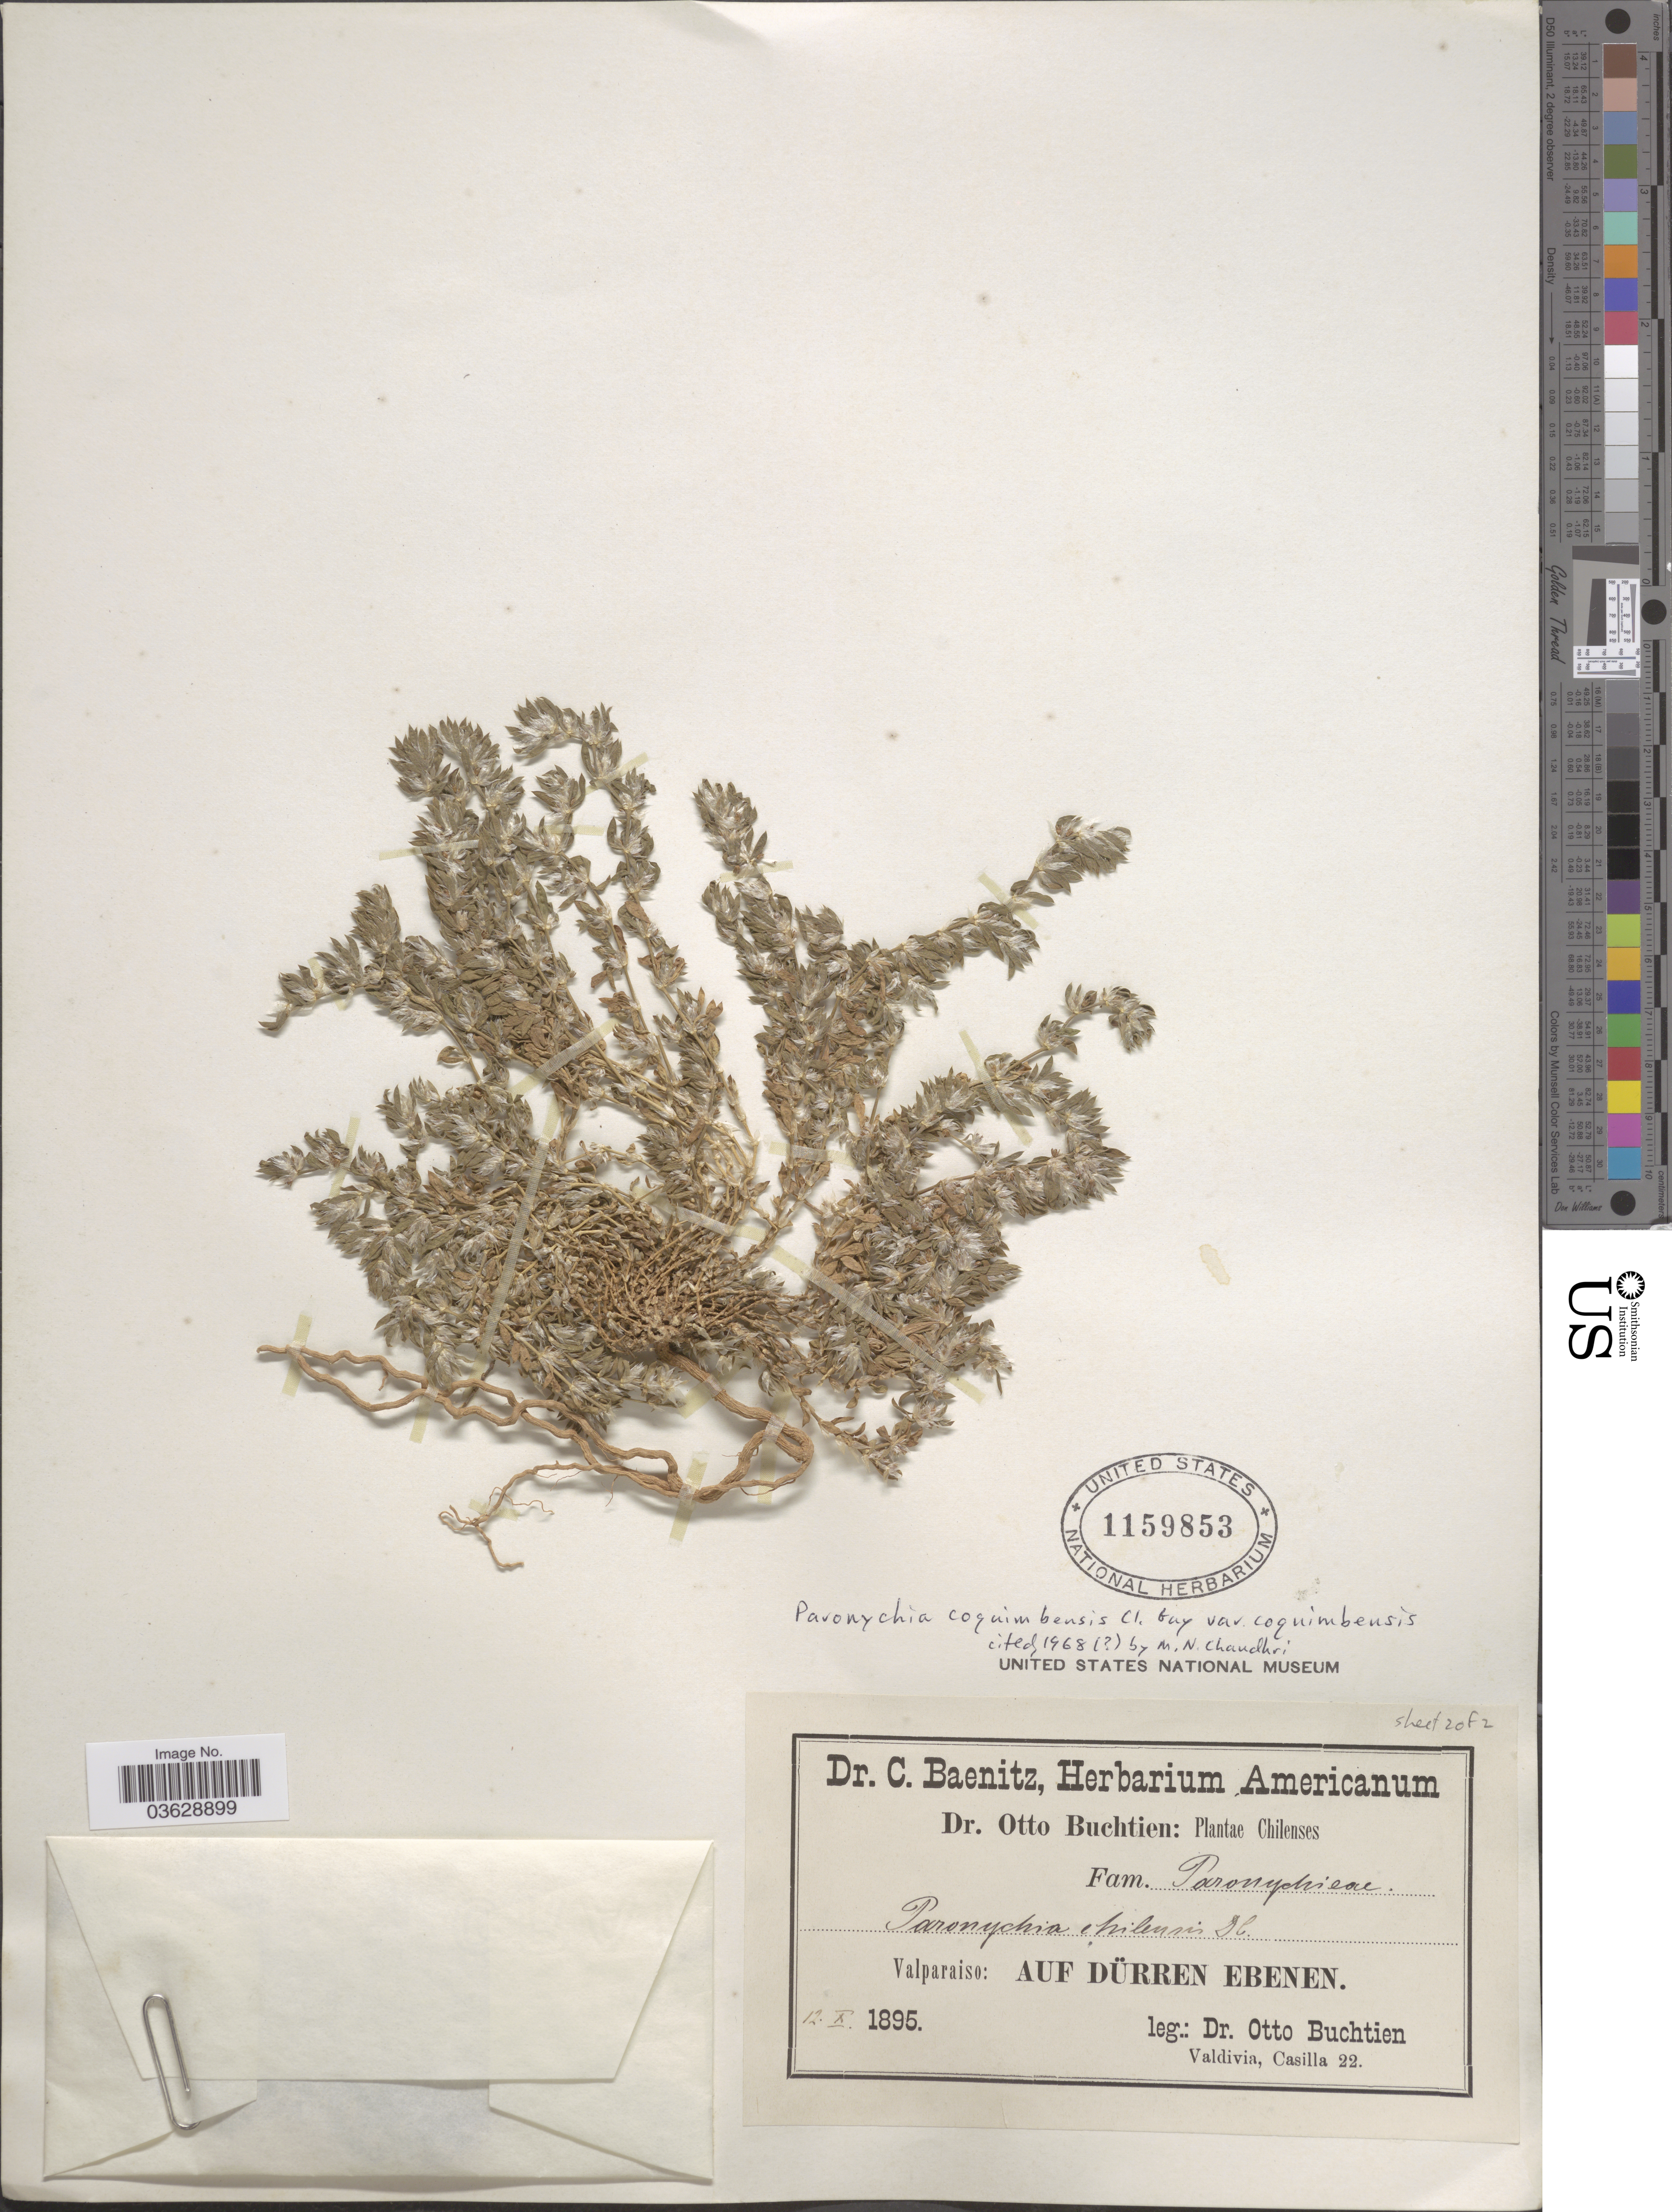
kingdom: Plantae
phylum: Tracheophyta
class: Magnoliopsida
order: Caryophyllales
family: Caryophyllaceae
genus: Paronychia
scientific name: Paronychia coquimbensis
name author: Triana & Planch.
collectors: O. Buchtien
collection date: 1895-10-12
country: Chile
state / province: Valparaíso (V)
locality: Valparaiso: Auf Dürren Ebenen.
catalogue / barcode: US 1159853